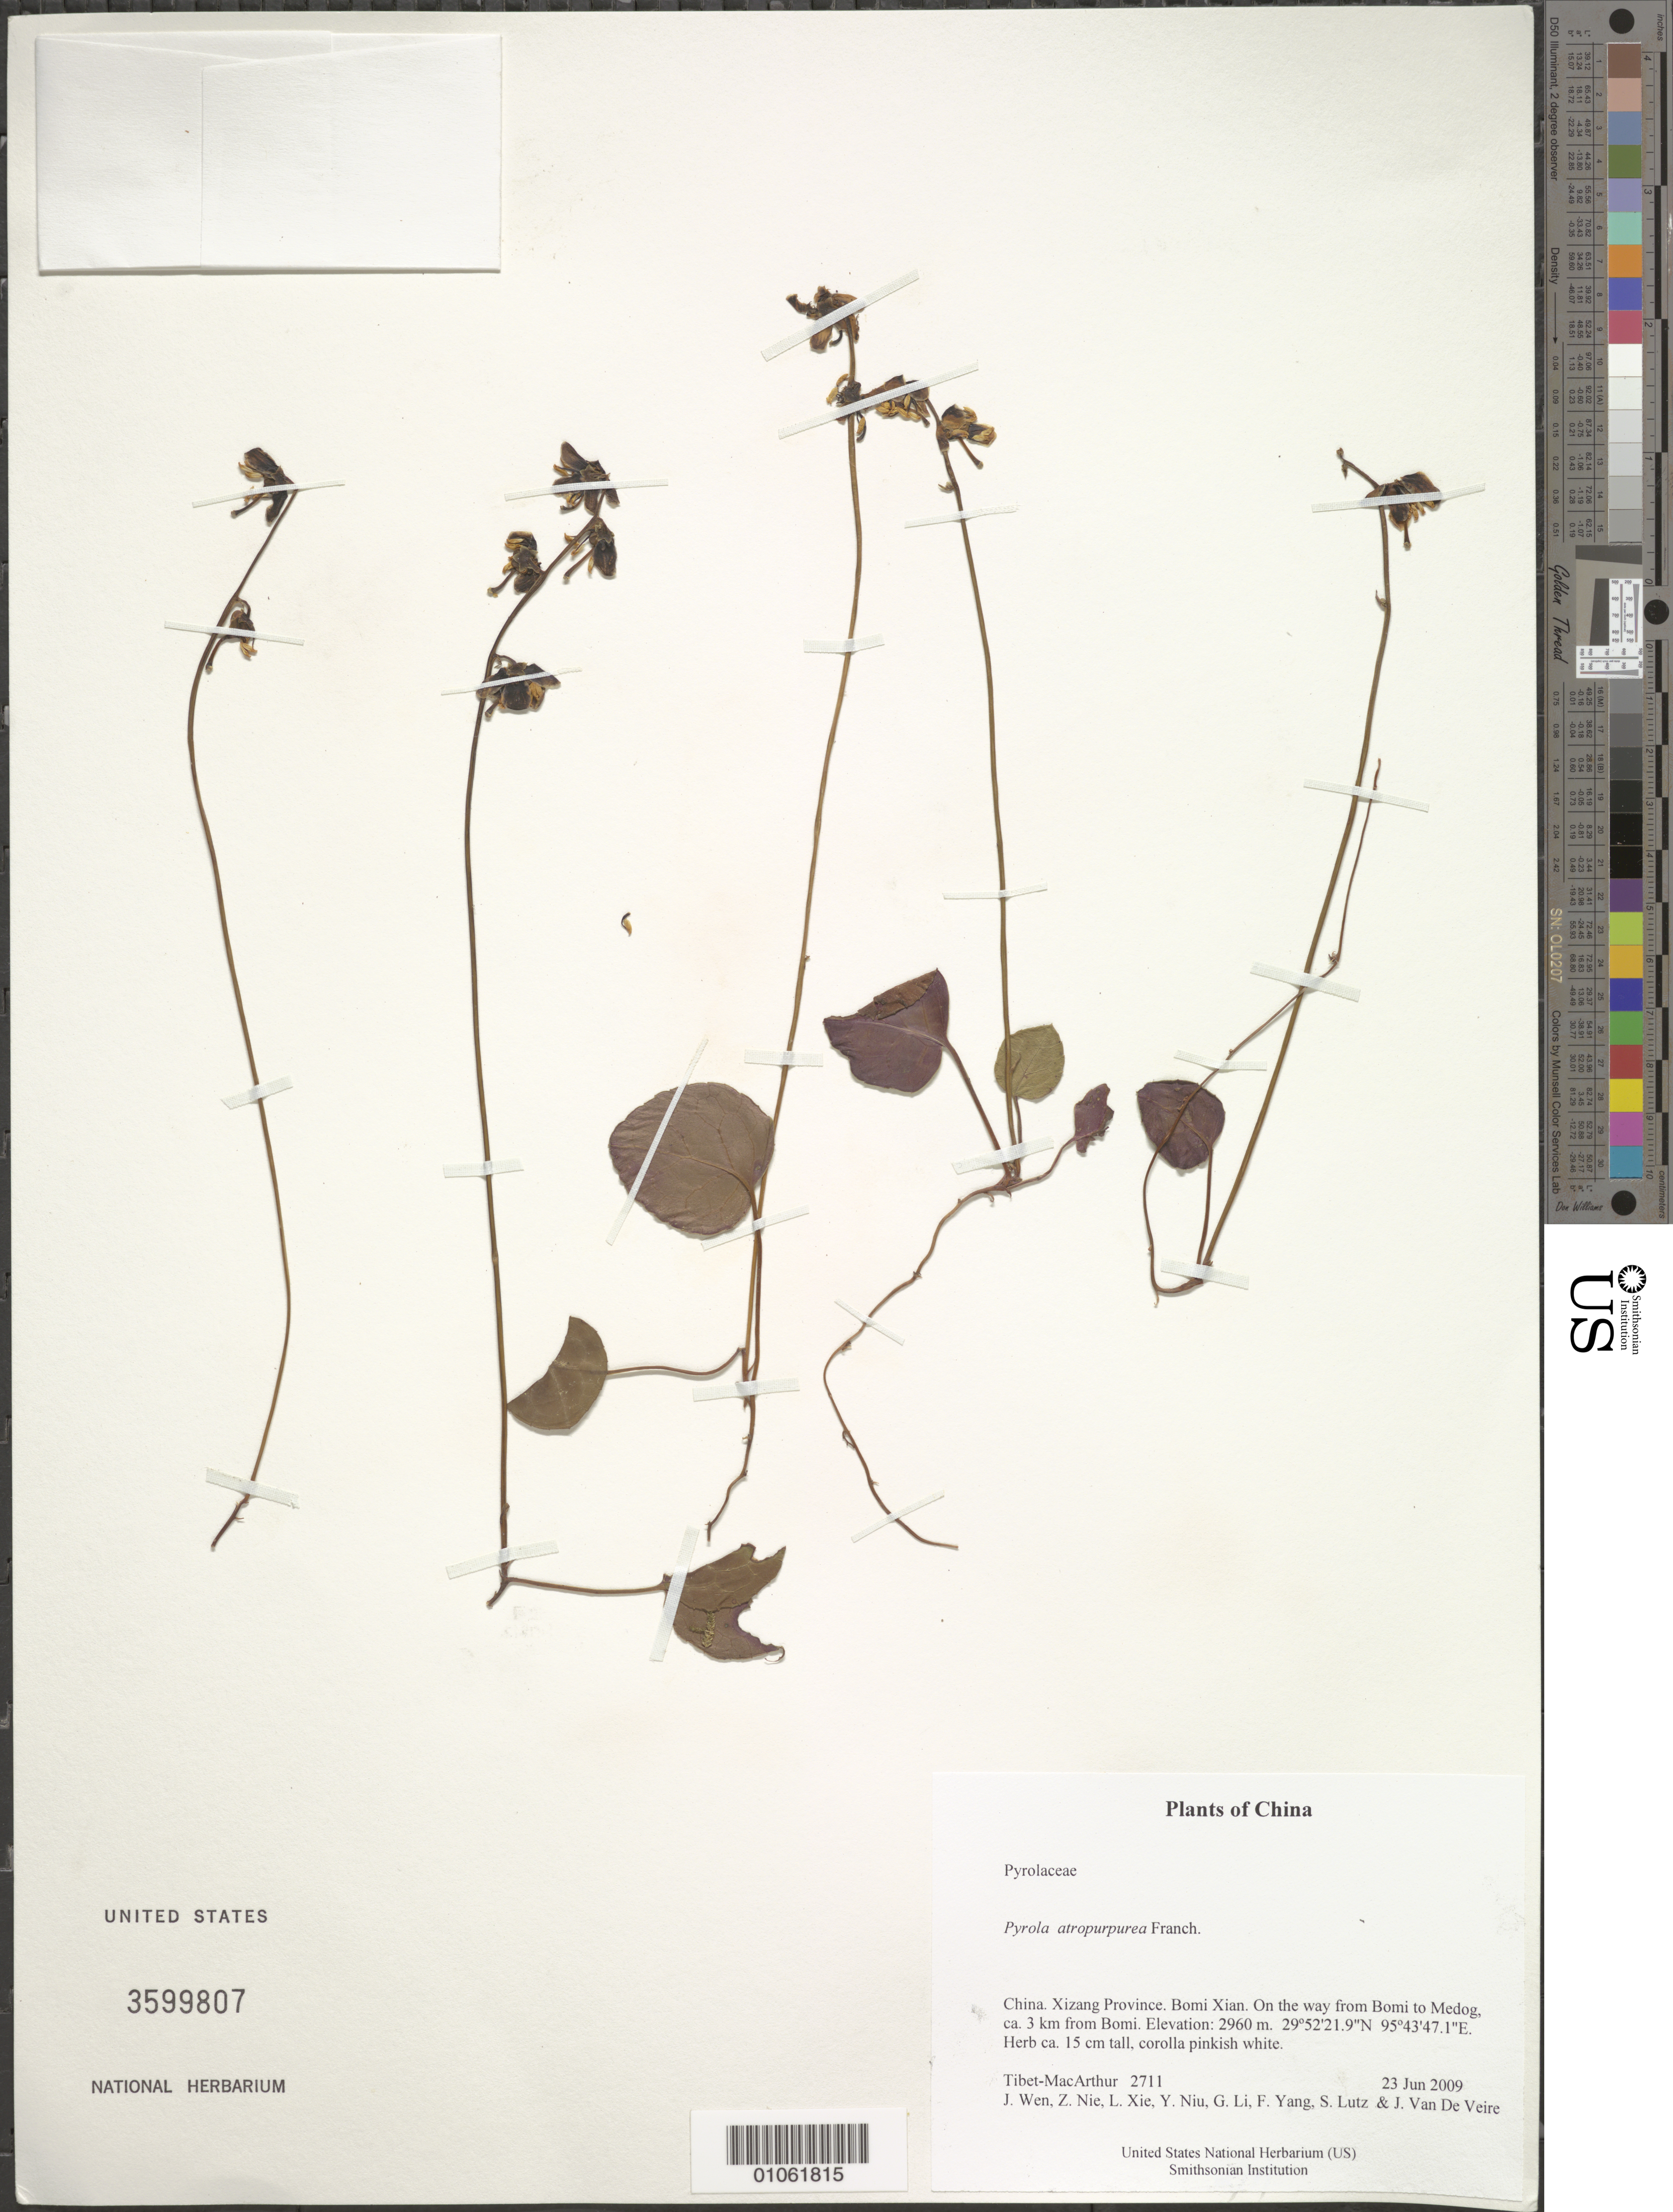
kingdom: Plantae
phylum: Tracheophyta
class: Magnoliopsida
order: Ericales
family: Ericaceae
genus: Pyrola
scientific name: Pyrola atropurpurea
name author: Franch.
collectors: Tibet-MacArthur, J. Wen, Z. Nie, L. Xie, Y. Niu, G. Li, F. Yang, S. Lutz & J. Van De Veire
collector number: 2711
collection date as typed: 23 Jun 2009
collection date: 2009-06-23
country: China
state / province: Xizang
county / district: Bomi Xian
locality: On the way from Bomi to Medog, ca. 3 km from Bomi.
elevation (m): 2960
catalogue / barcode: US 3599807